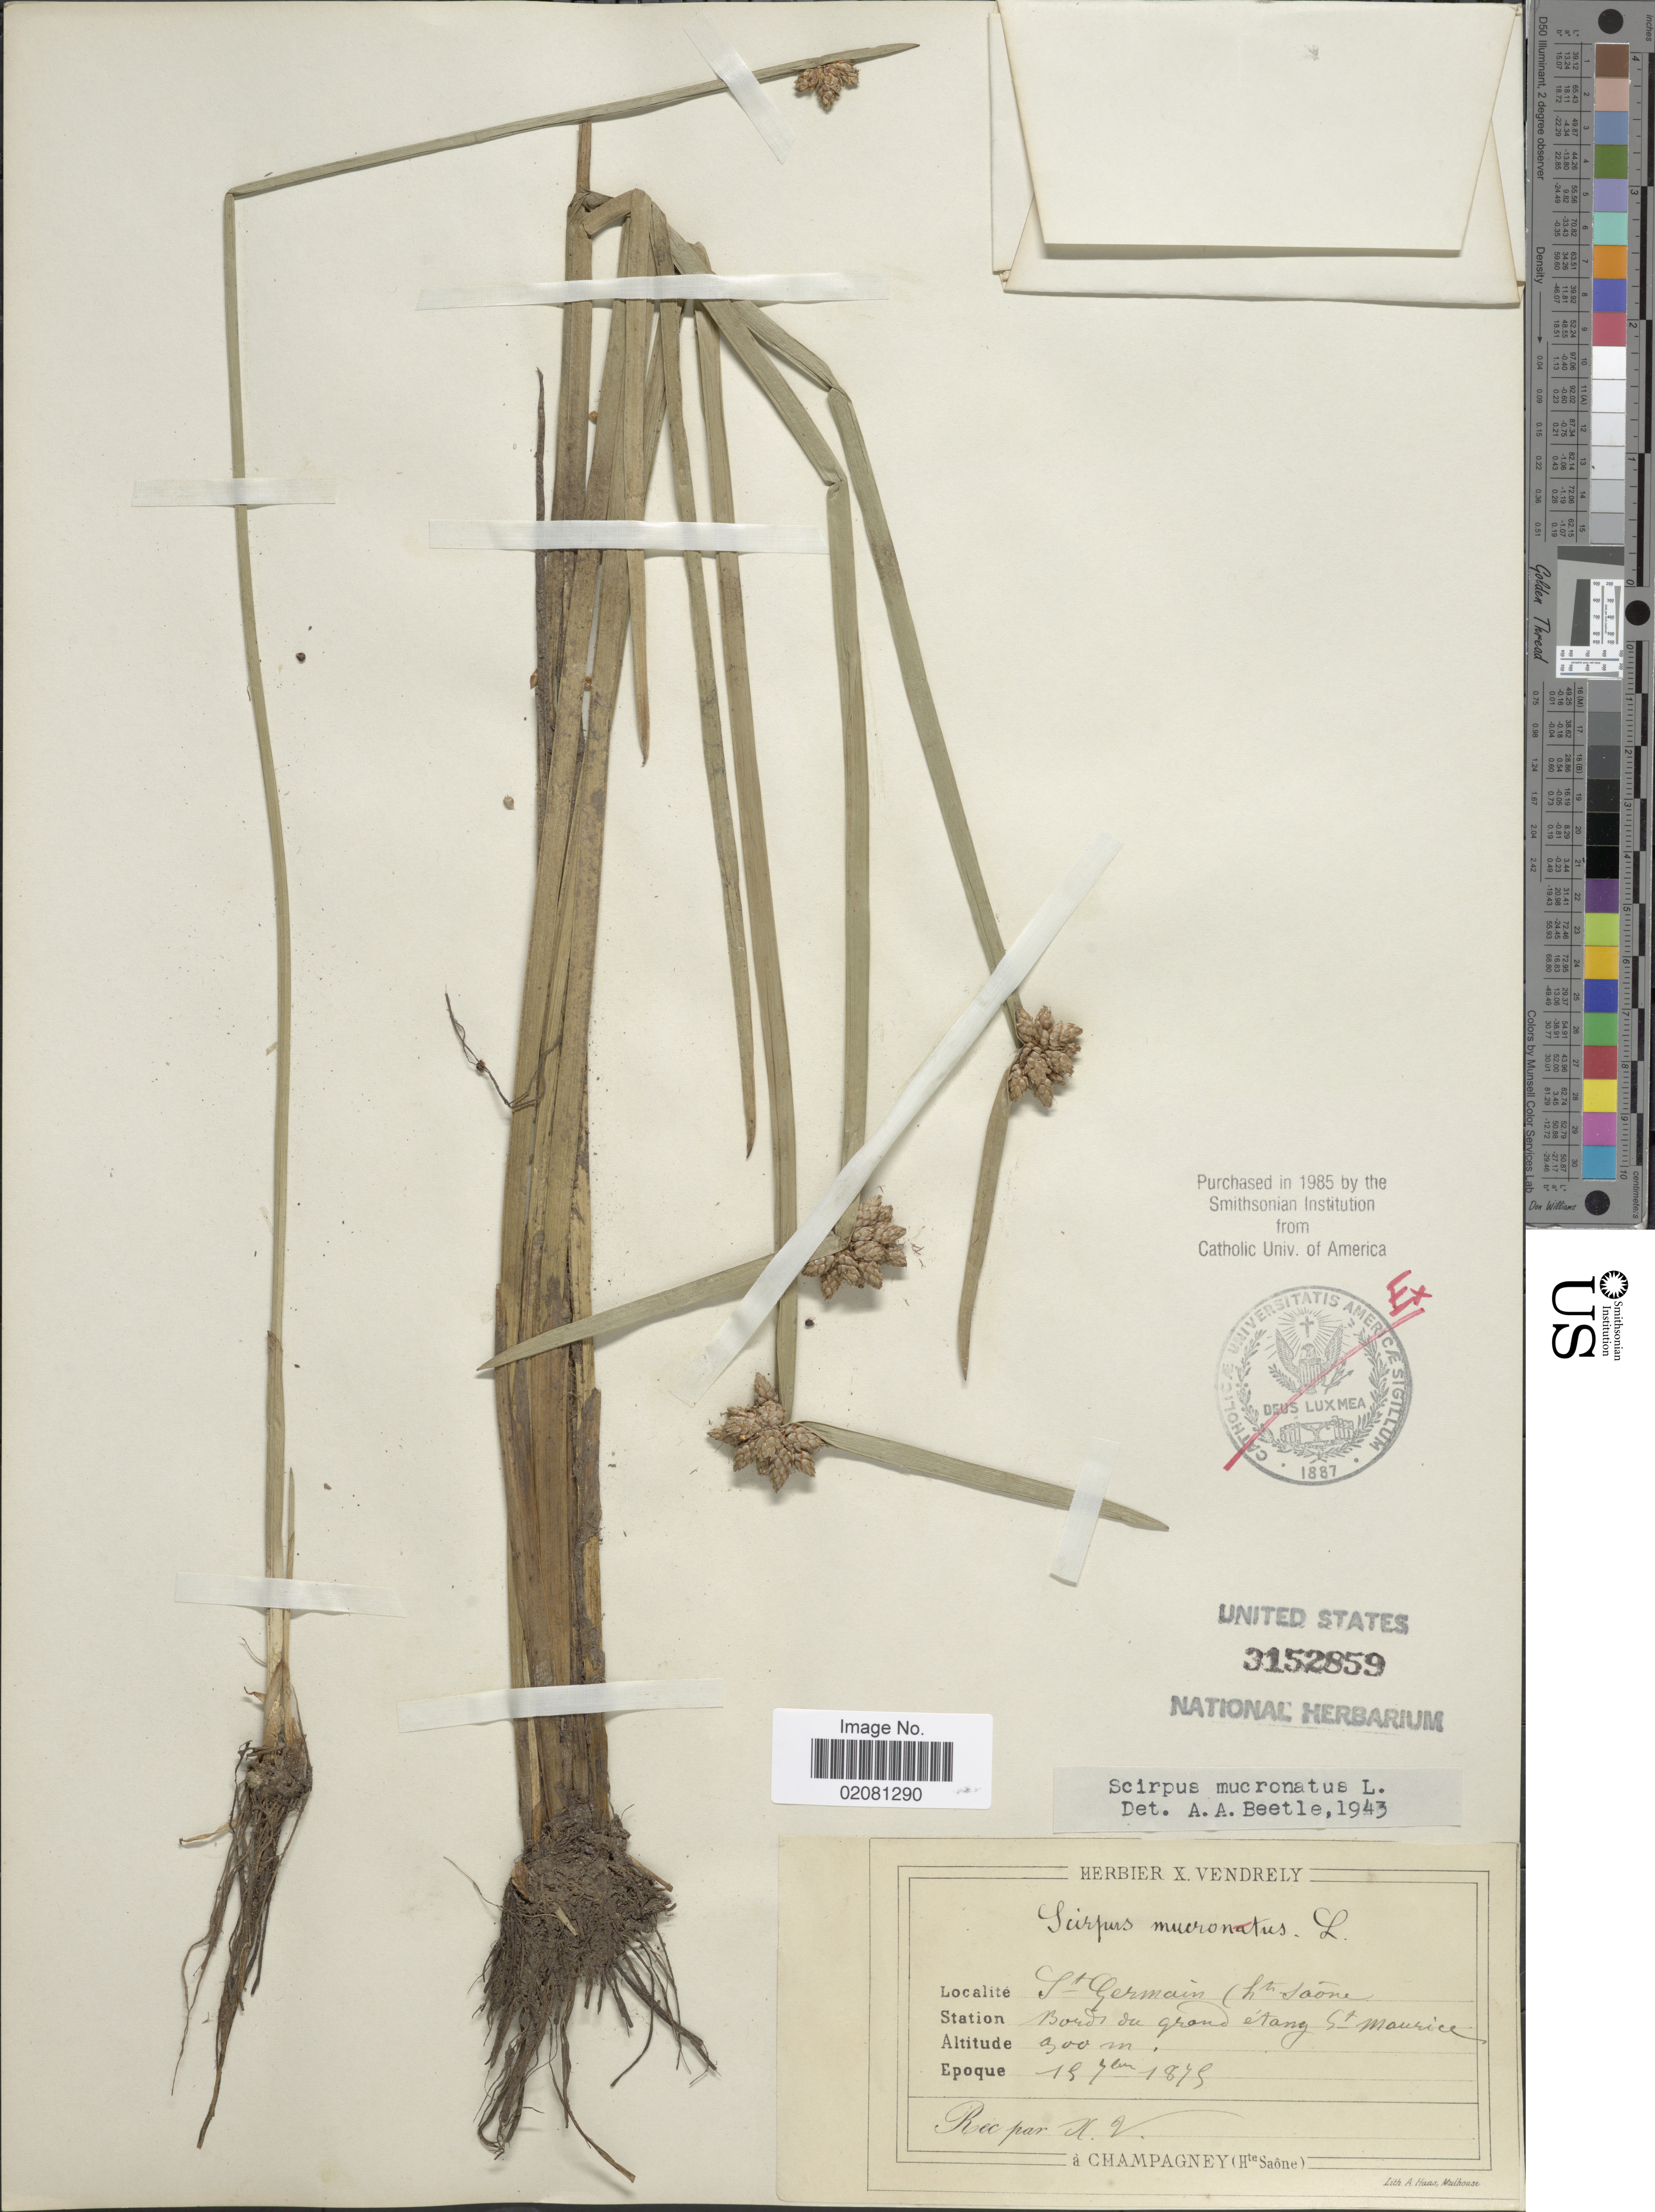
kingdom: Plantae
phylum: Tracheophyta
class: Liliopsida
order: Poales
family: Cyperaceae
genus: Schoenoplectiella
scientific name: Schoenoplectiella mucronata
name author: (L.) Jung & Choi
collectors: X. Vendrely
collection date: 1879-01-15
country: France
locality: St Germain (Hte Saone), Bords du grand etang St. Maurice. [interpreted]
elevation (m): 300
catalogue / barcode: US 3152859